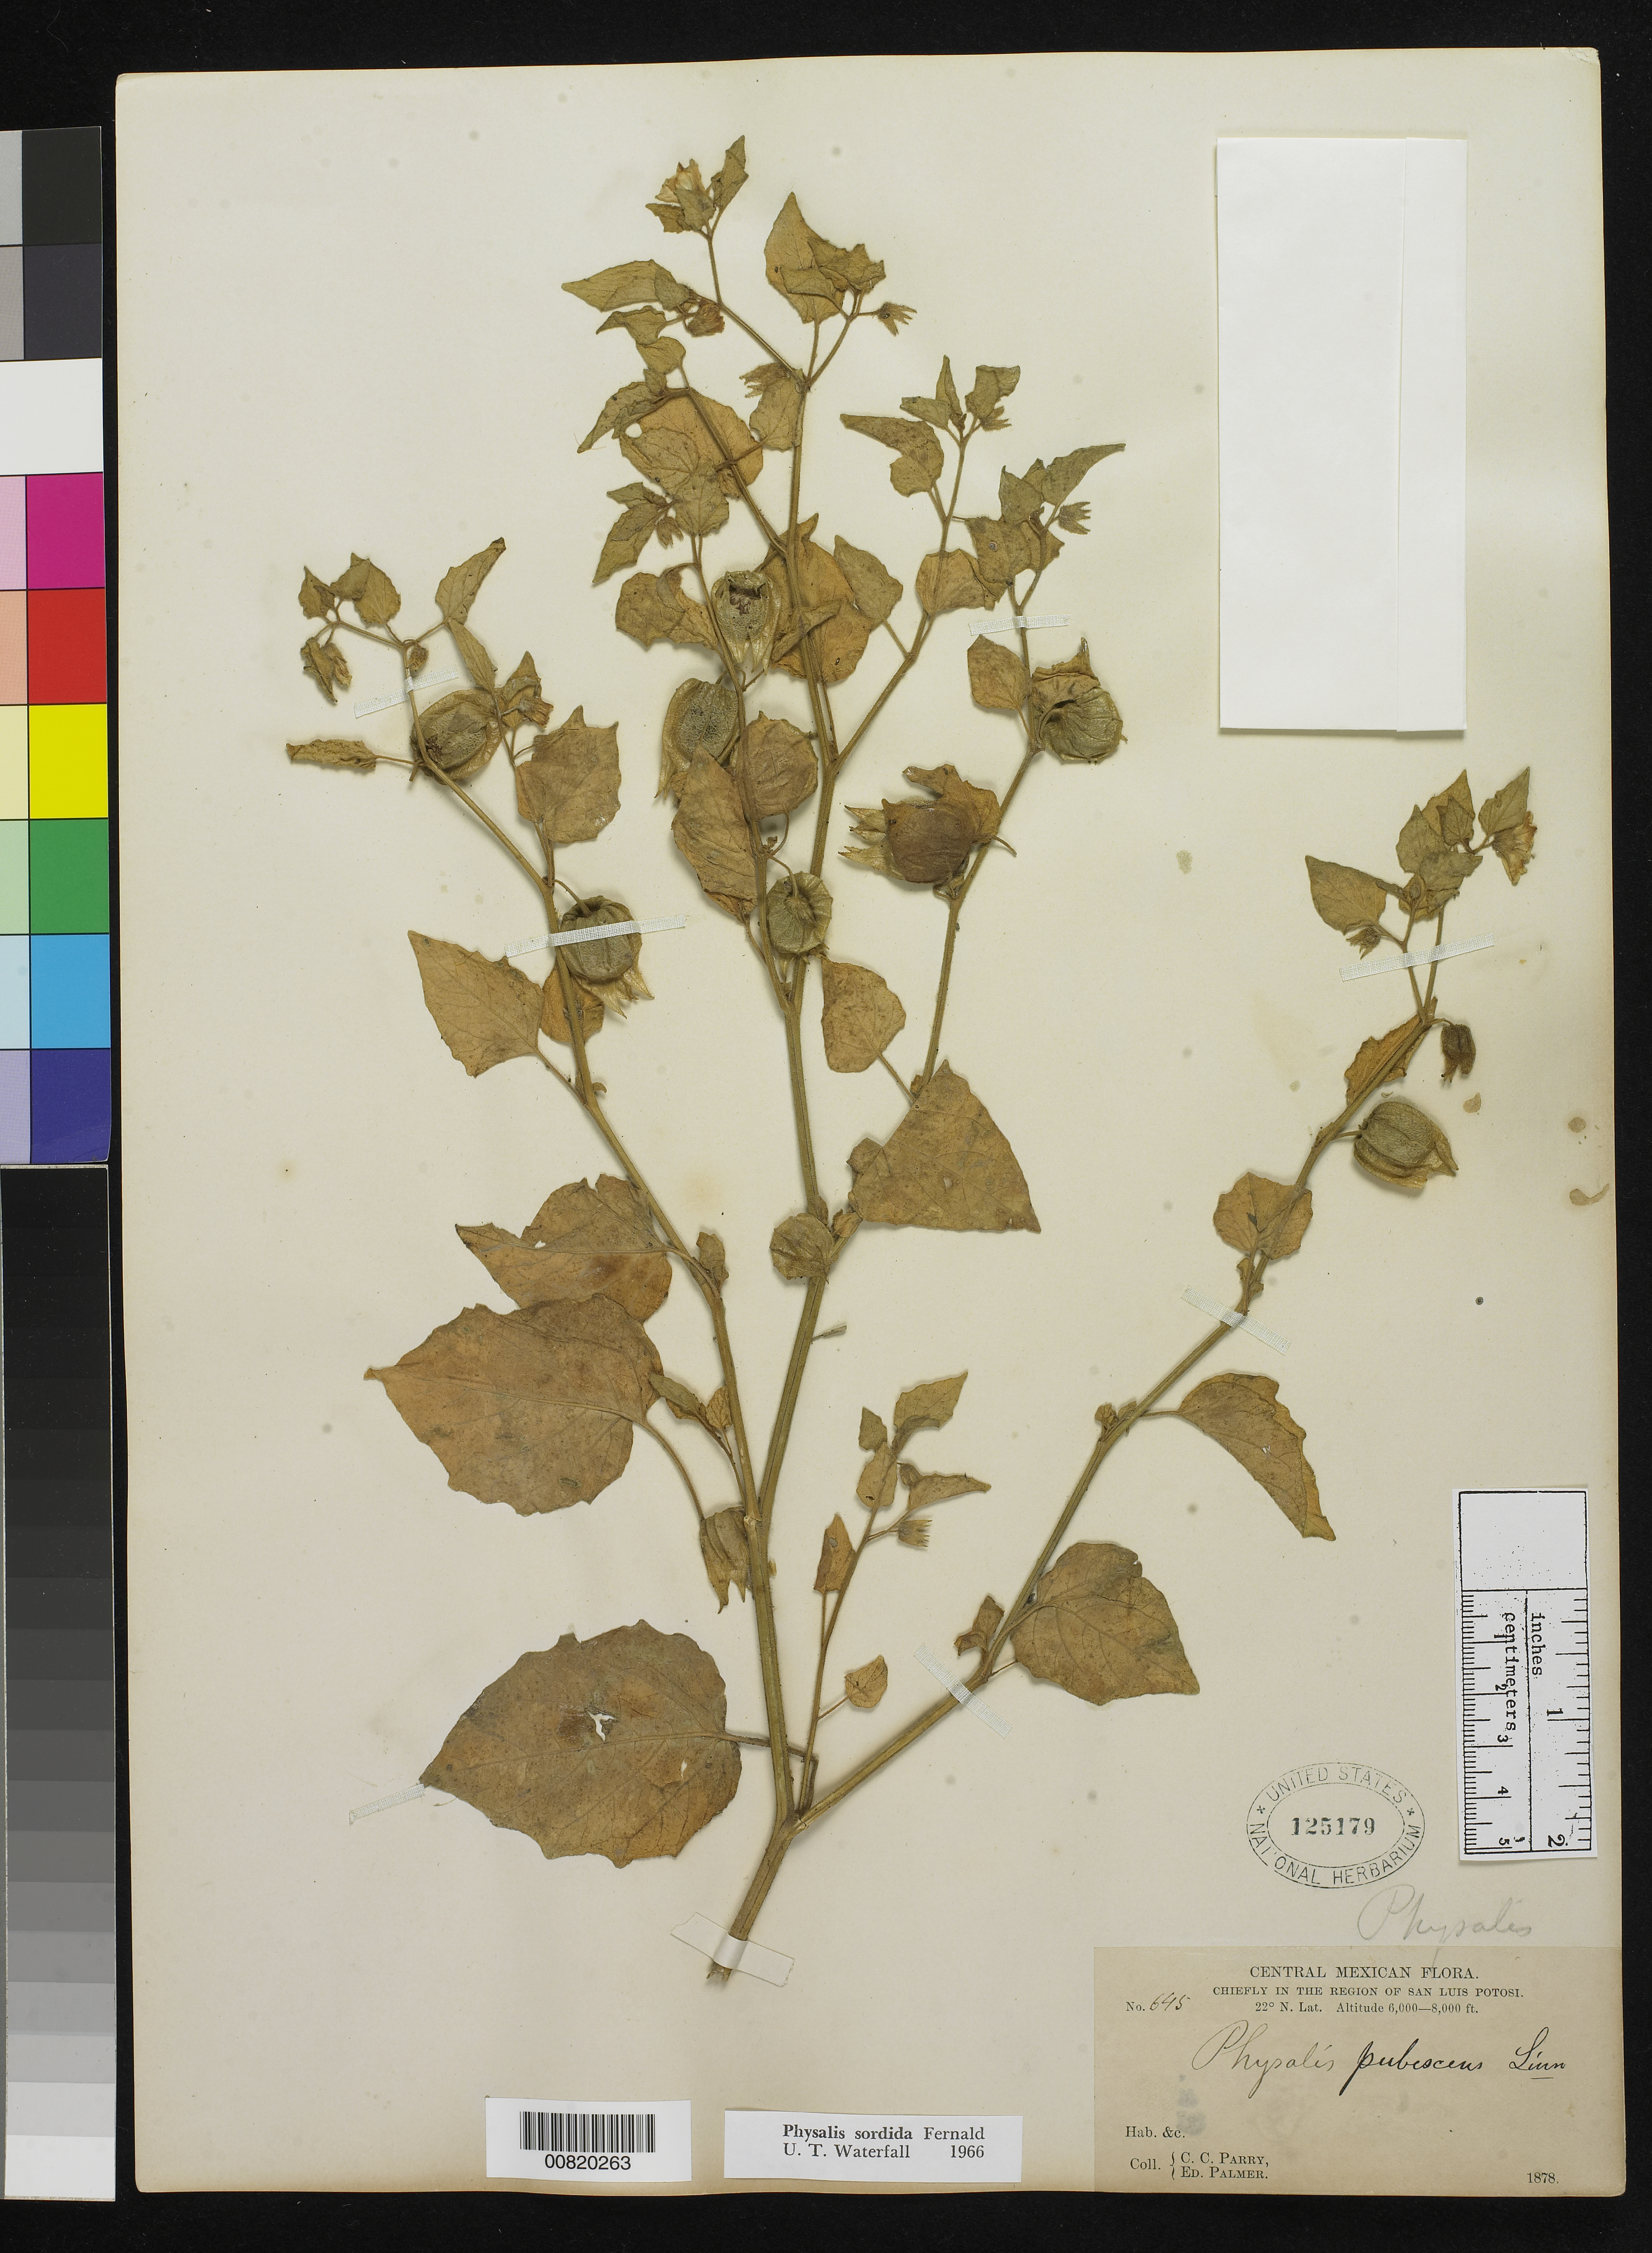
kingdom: Plantae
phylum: Tracheophyta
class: Magnoliopsida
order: Solanales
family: Solanaceae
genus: Physalis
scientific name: Physalis sordida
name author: Fernald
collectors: C. C. Parry & E. Palmer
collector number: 645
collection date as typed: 1878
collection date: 1878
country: Mexico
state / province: San Luis Potosí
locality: Chiefly in the region of San Luis Potosí.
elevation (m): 1829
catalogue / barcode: US 125179